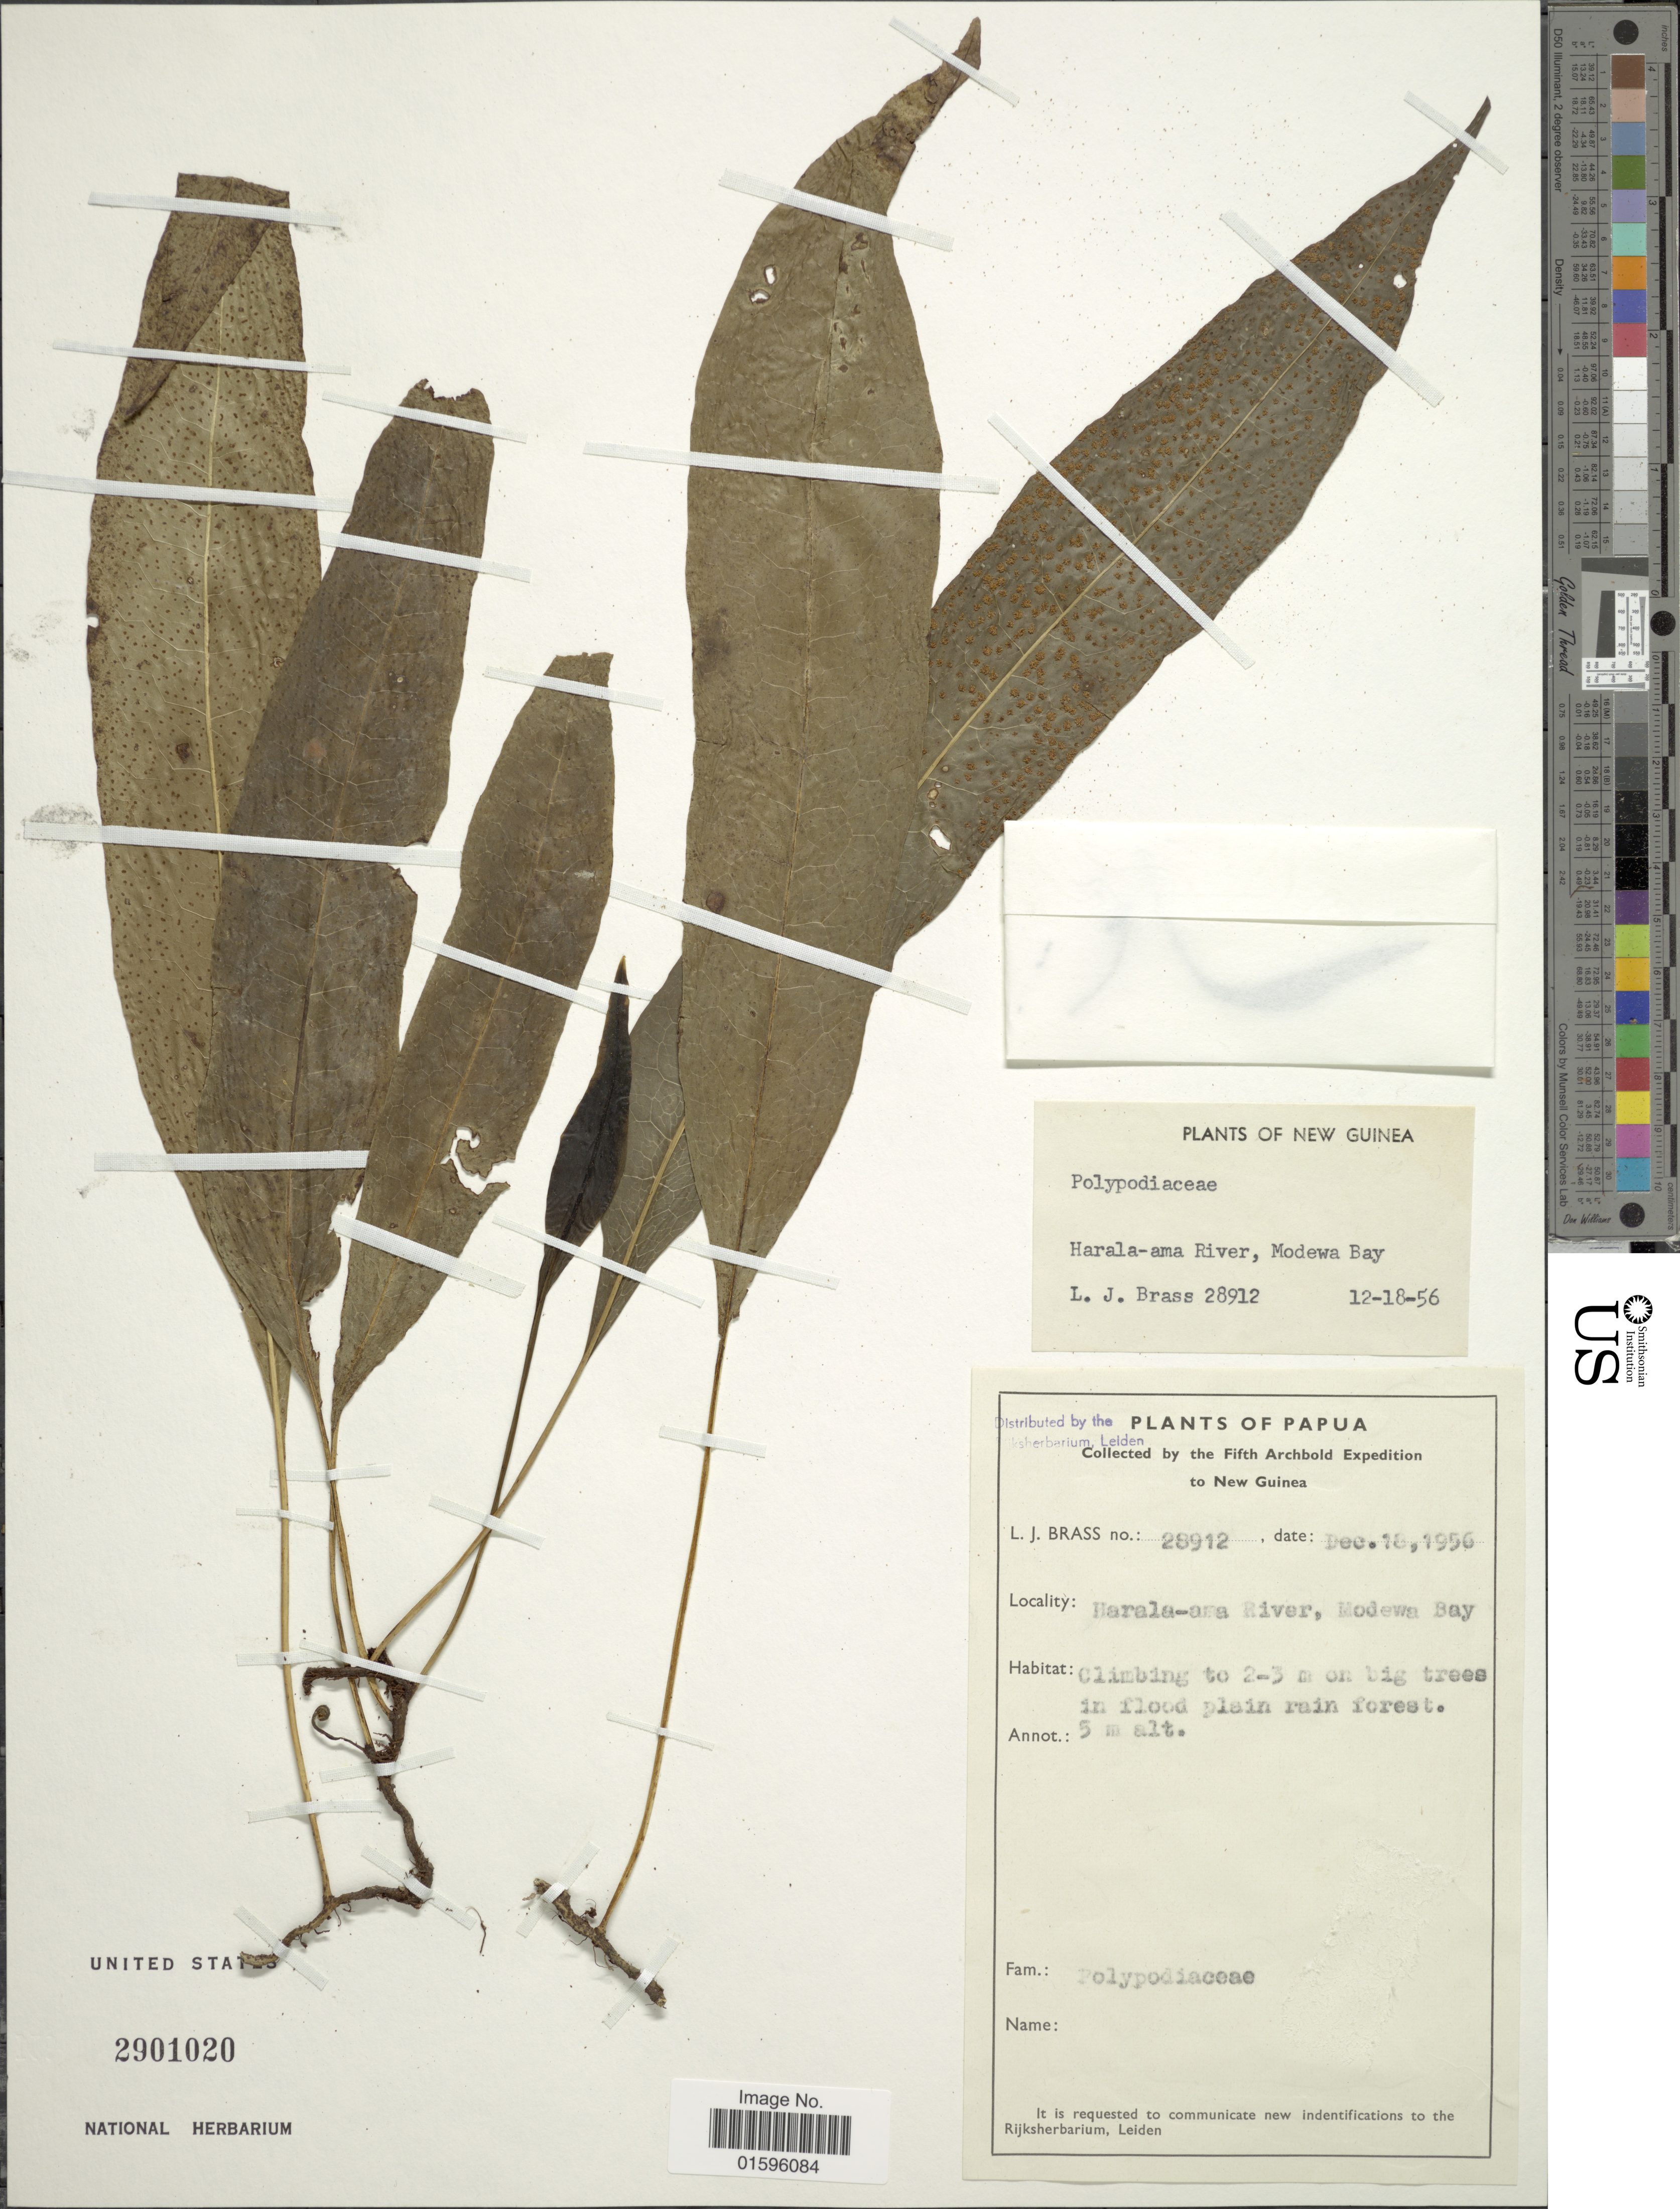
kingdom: Plantae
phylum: Tracheophyta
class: Polypodiopsida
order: Polypodiales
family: Polypodiaceae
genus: Polypodium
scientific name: Polypodium sp.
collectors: L. J. Brass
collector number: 28912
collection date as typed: Transcribed d/m/y: 18/12/56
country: Papua New Guinea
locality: New Guinea, Harala-ama River, Modewa Bay, Papua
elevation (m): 5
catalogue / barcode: US 2901020